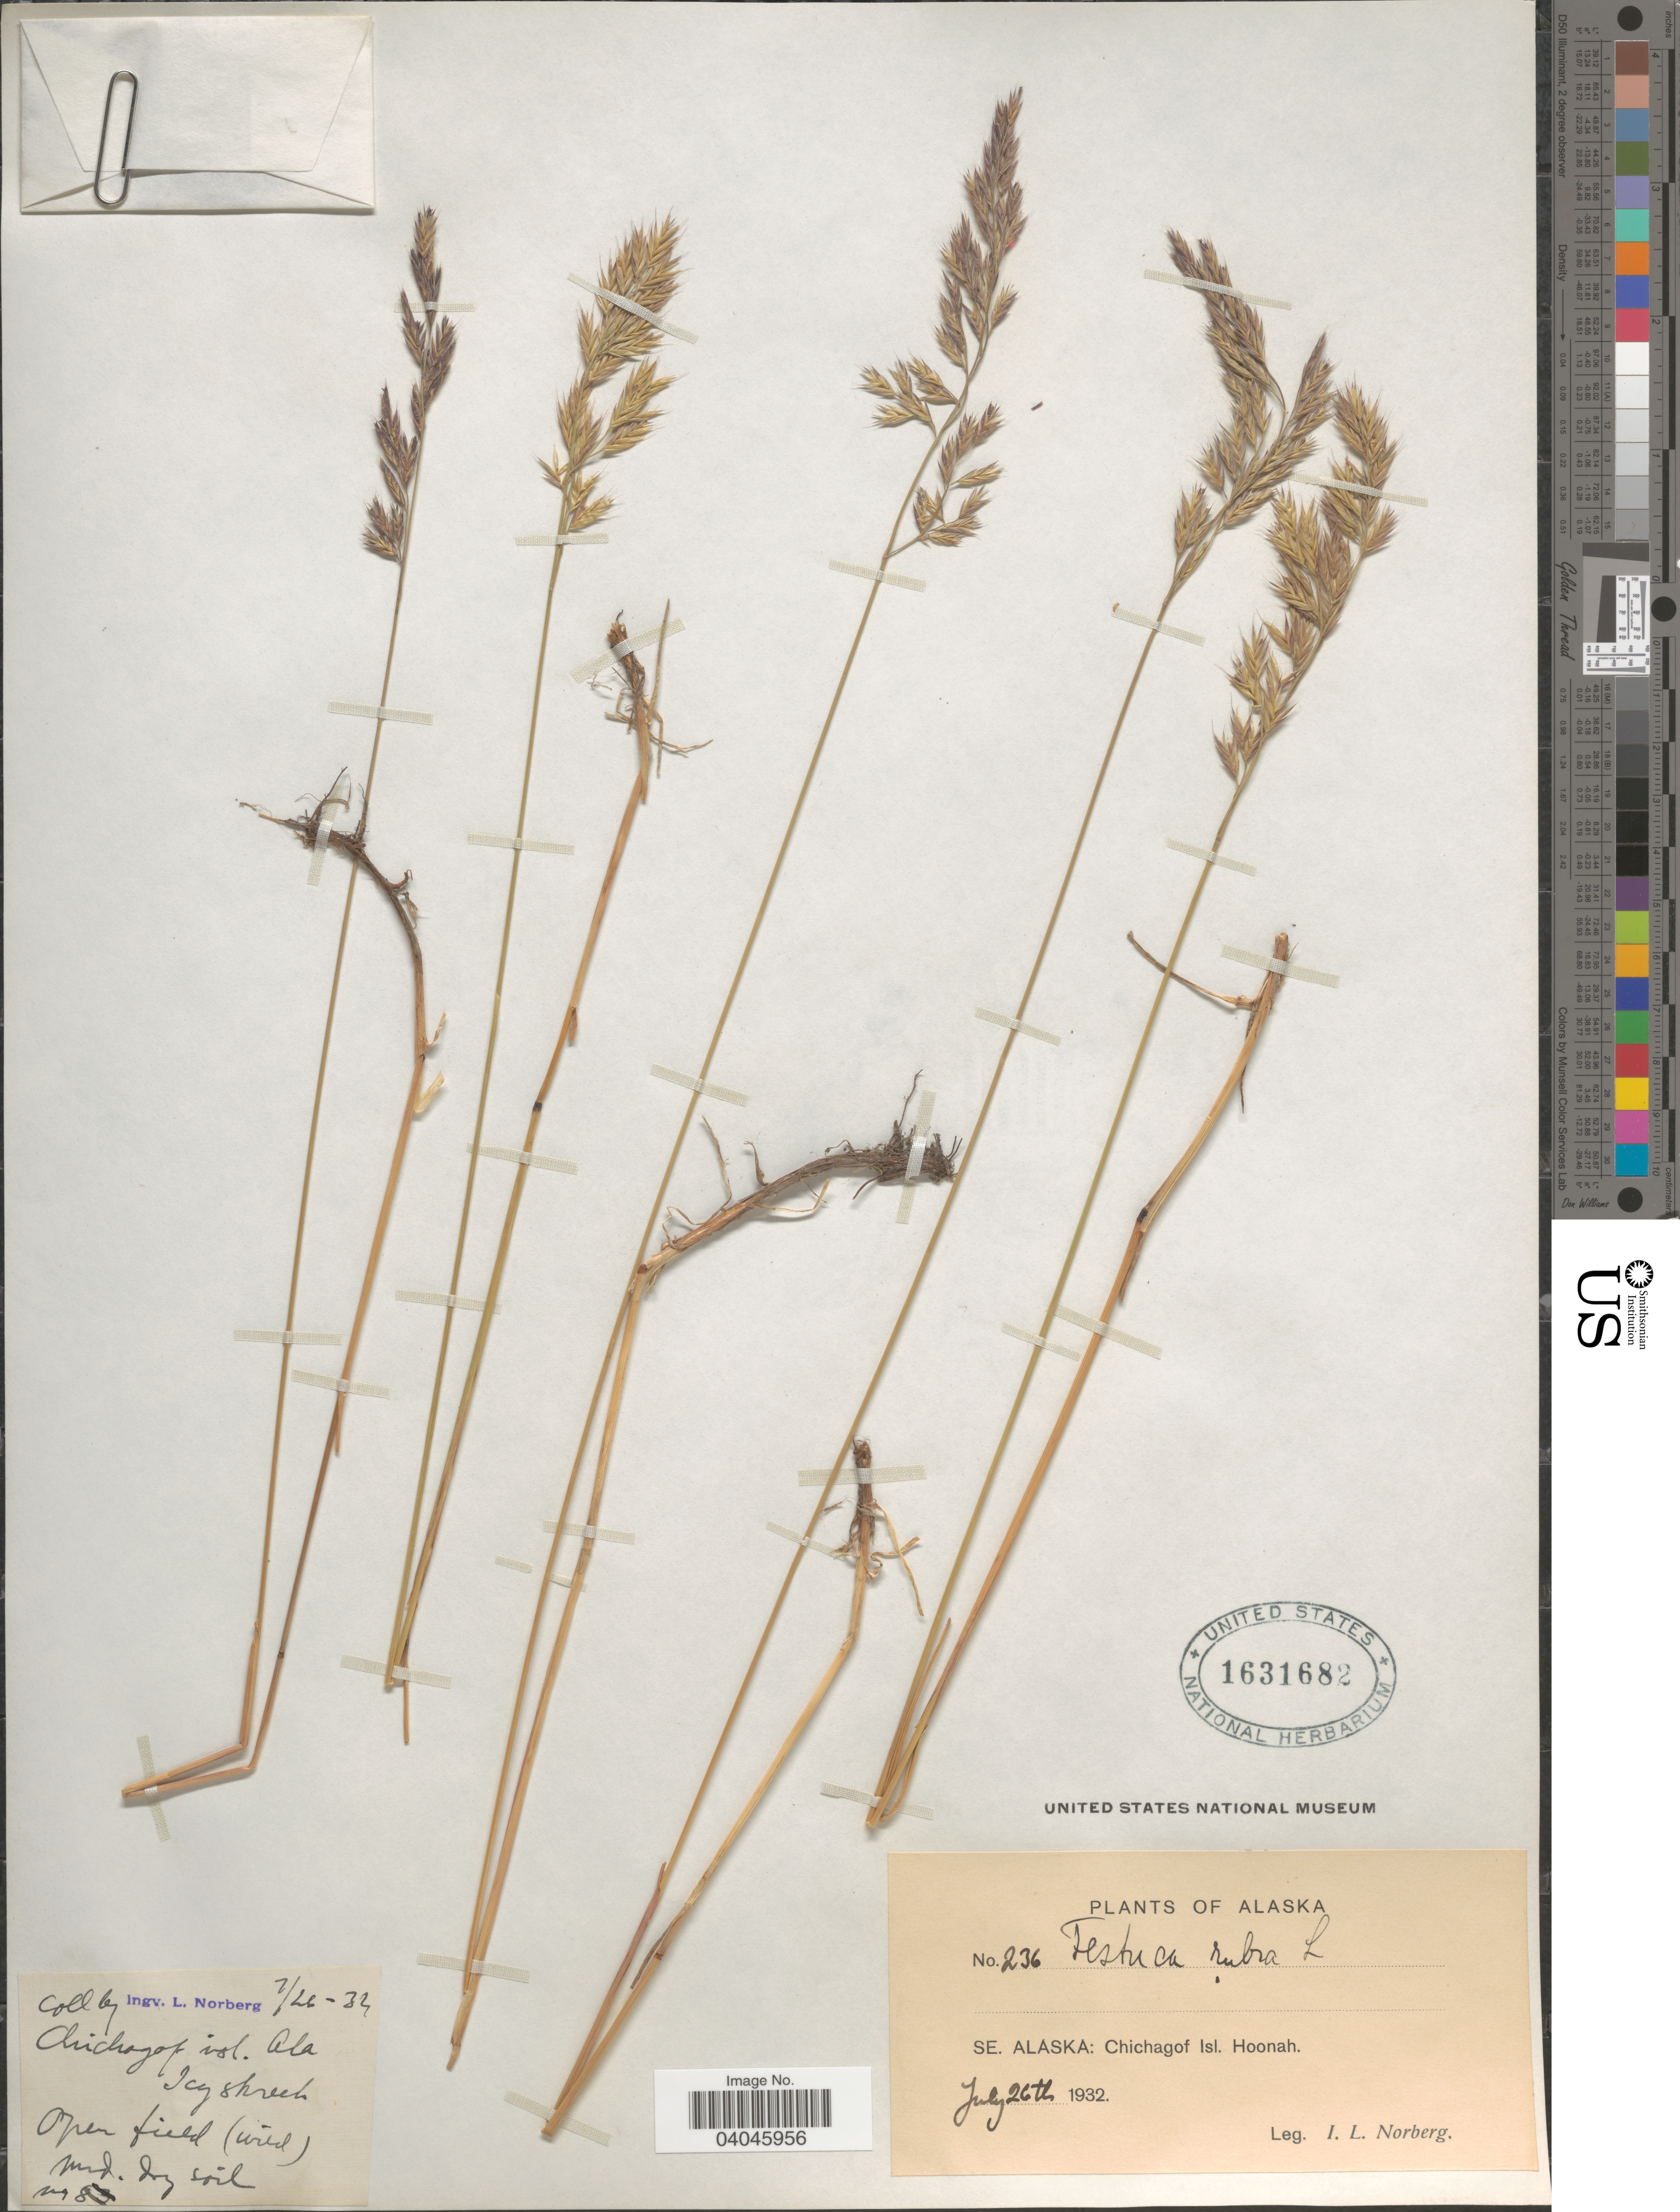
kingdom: Plantae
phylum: Tracheophyta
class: Liliopsida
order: Poales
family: Poaceae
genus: Festuca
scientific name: Festuca rubra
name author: L.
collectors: I. Norberg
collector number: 236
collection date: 1932-07-26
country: United States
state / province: Alaska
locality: SE. Alaska: Chichagof Isl. Hoonah.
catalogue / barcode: US 1631682